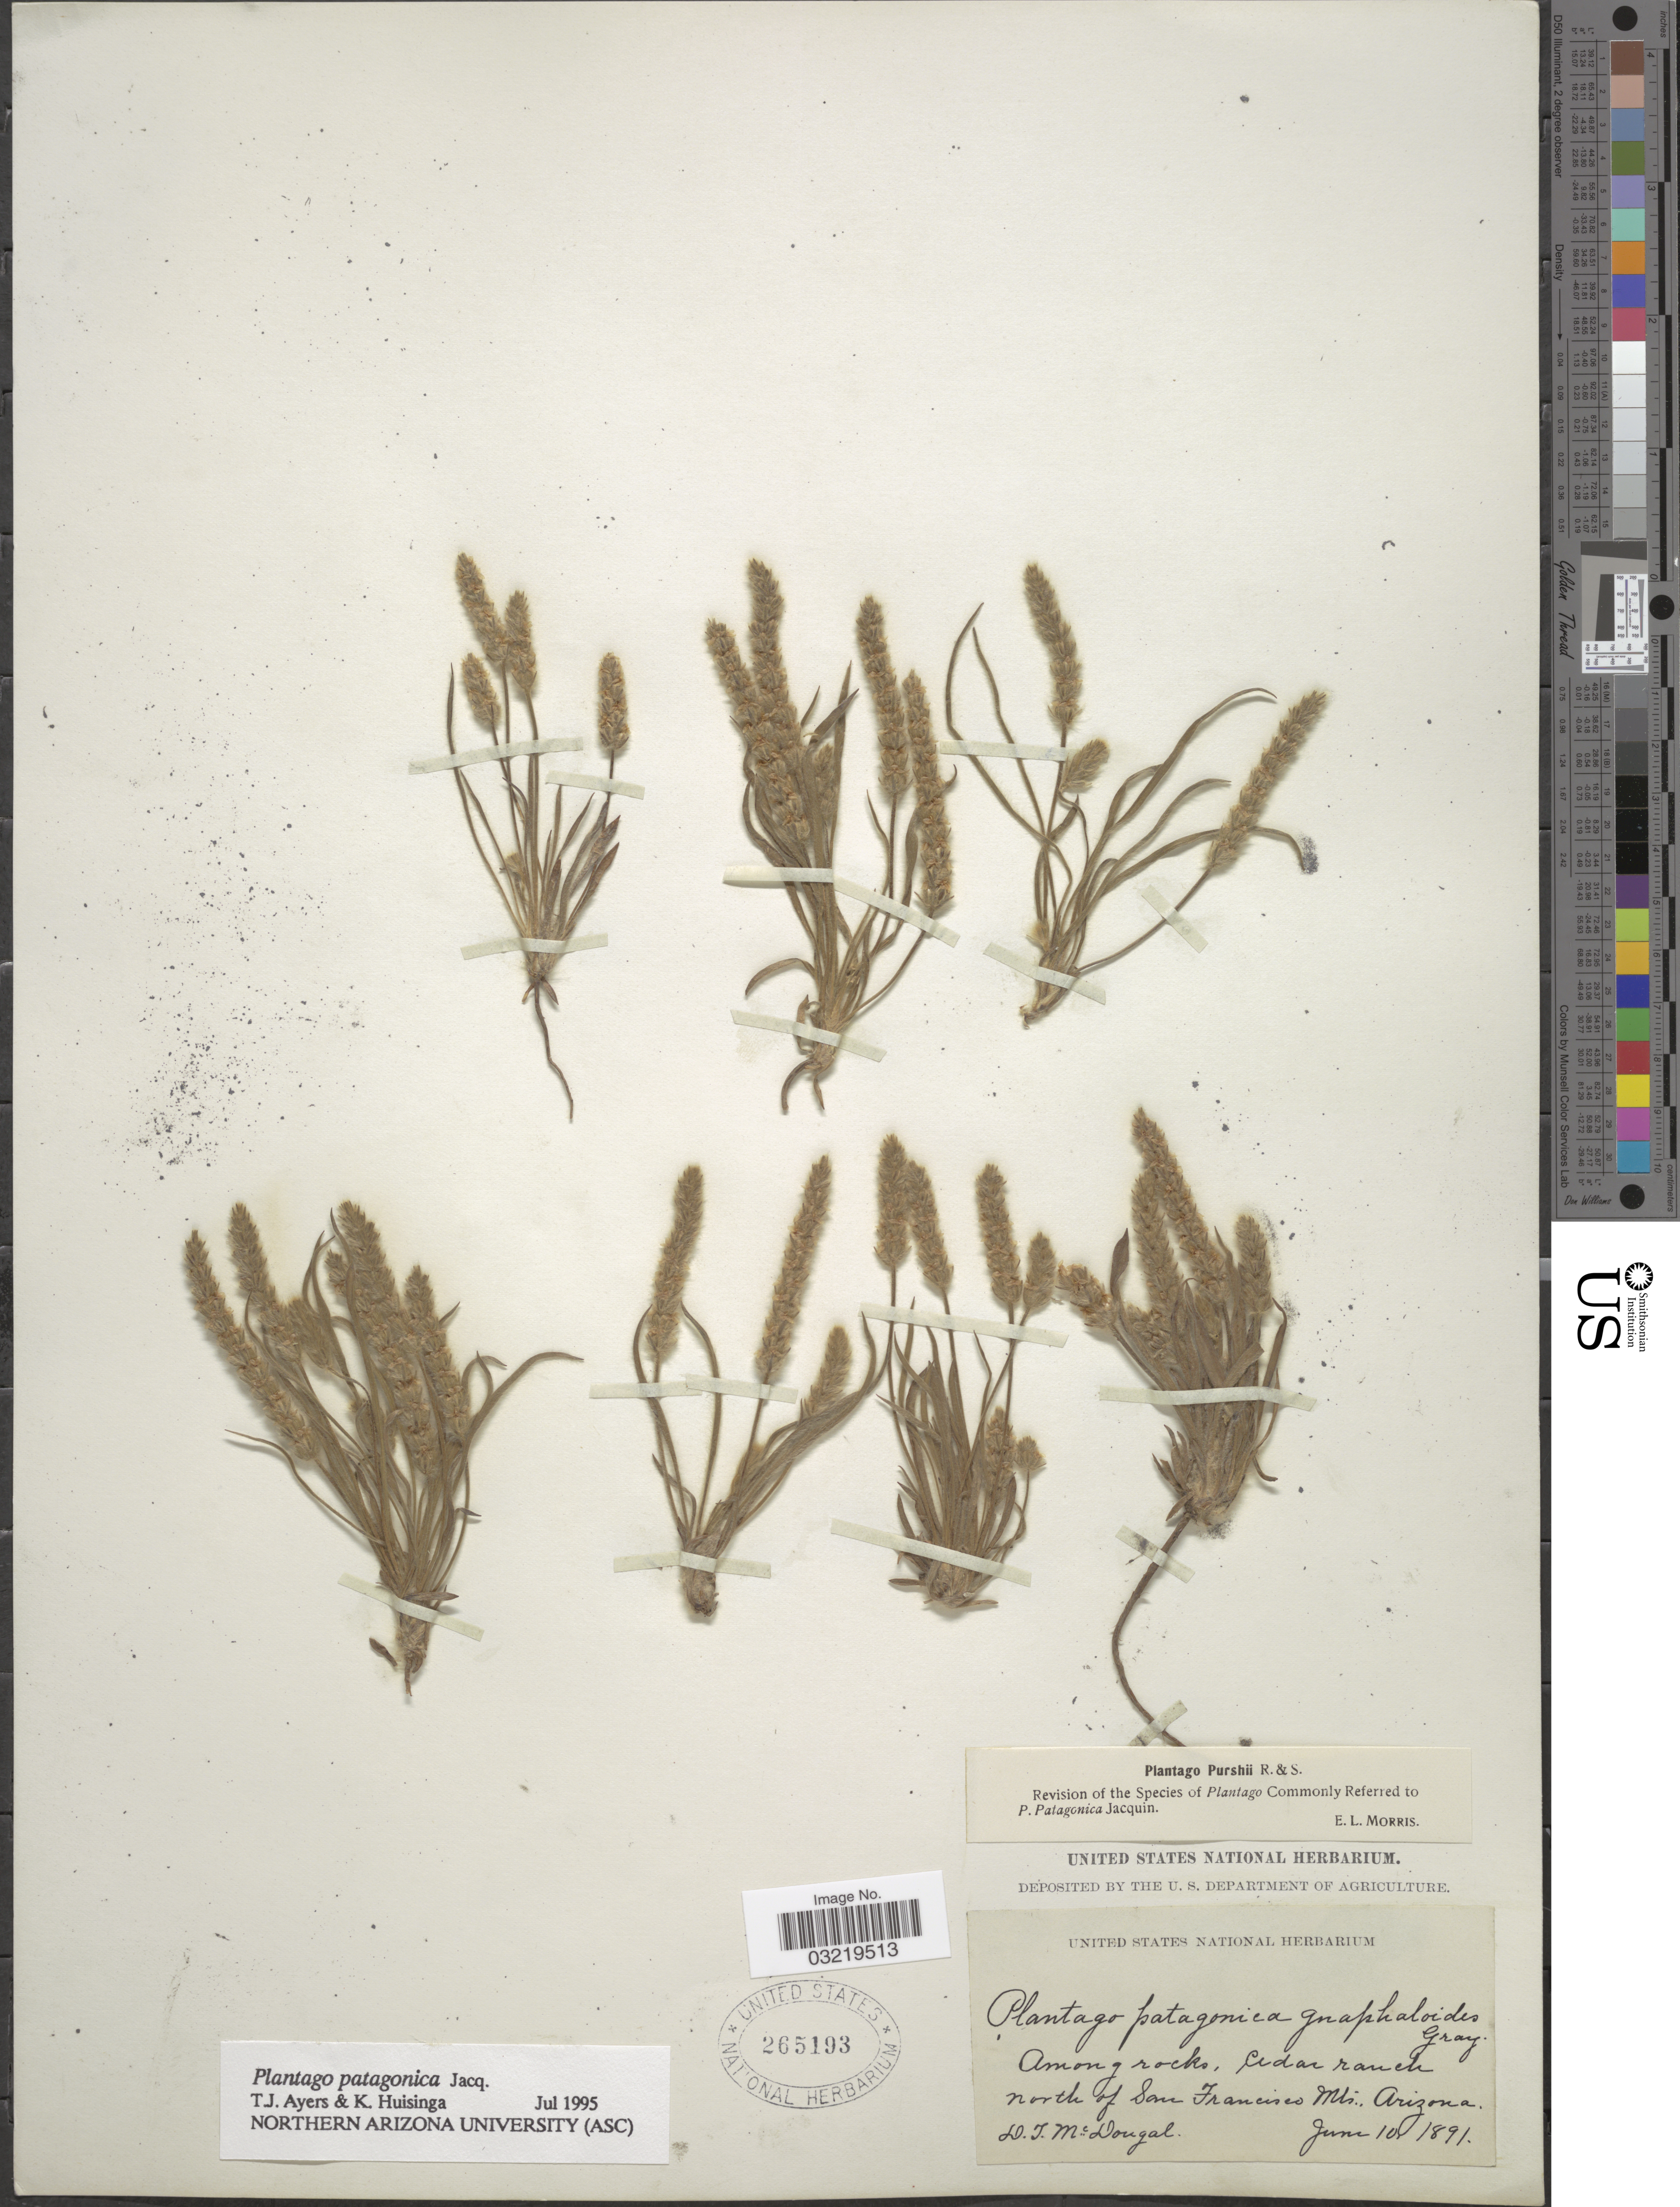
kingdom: Plantae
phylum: Tracheophyta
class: Magnoliopsida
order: Lamiales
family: Plantaginaceae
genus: Plantago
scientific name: Plantago patagonica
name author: Jacq.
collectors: D. Mcdougal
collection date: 1891-06-10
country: United States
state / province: Arizona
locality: Cedar ranch north of San Francisco Mts.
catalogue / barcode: US 265193